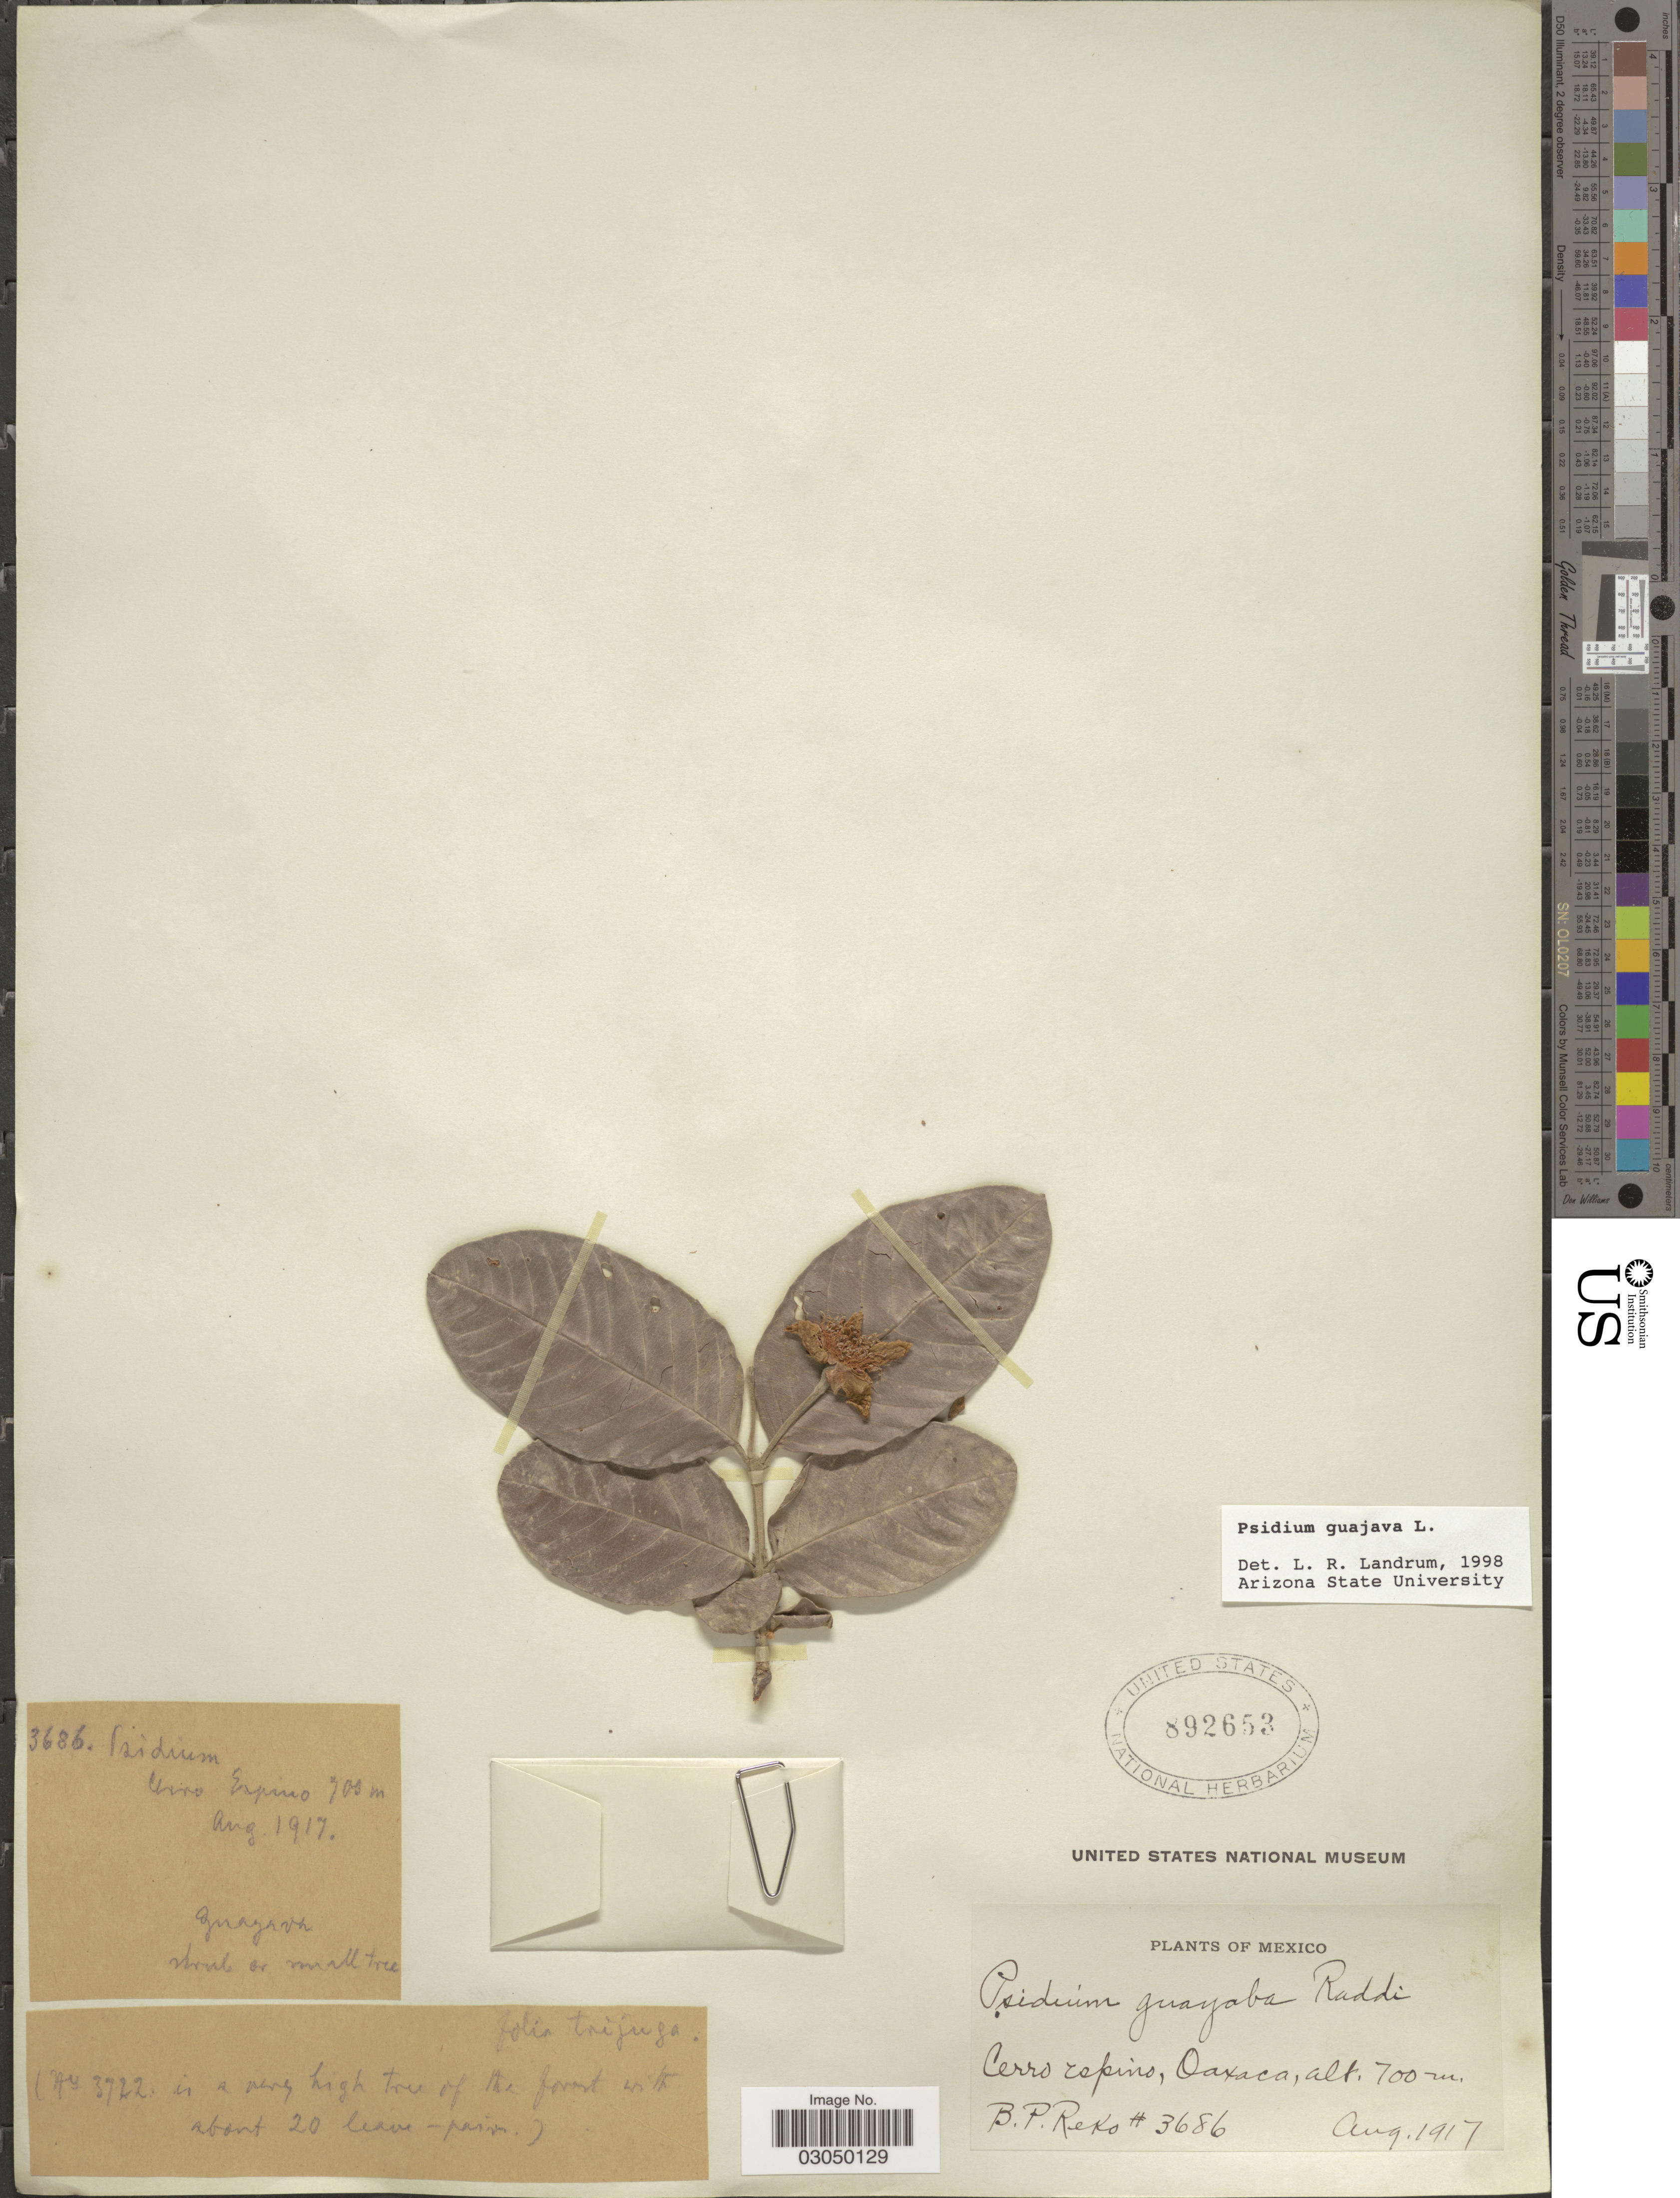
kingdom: Plantae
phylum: Tracheophyta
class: Magnoliopsida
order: Myrtales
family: Myrtaceae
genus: Psidium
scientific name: Psidium guajava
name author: L.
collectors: B. P. Reko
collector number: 3686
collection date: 1917-08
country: Mexico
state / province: Oaxaca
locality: Cerro Espino.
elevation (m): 700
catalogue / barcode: US 892653